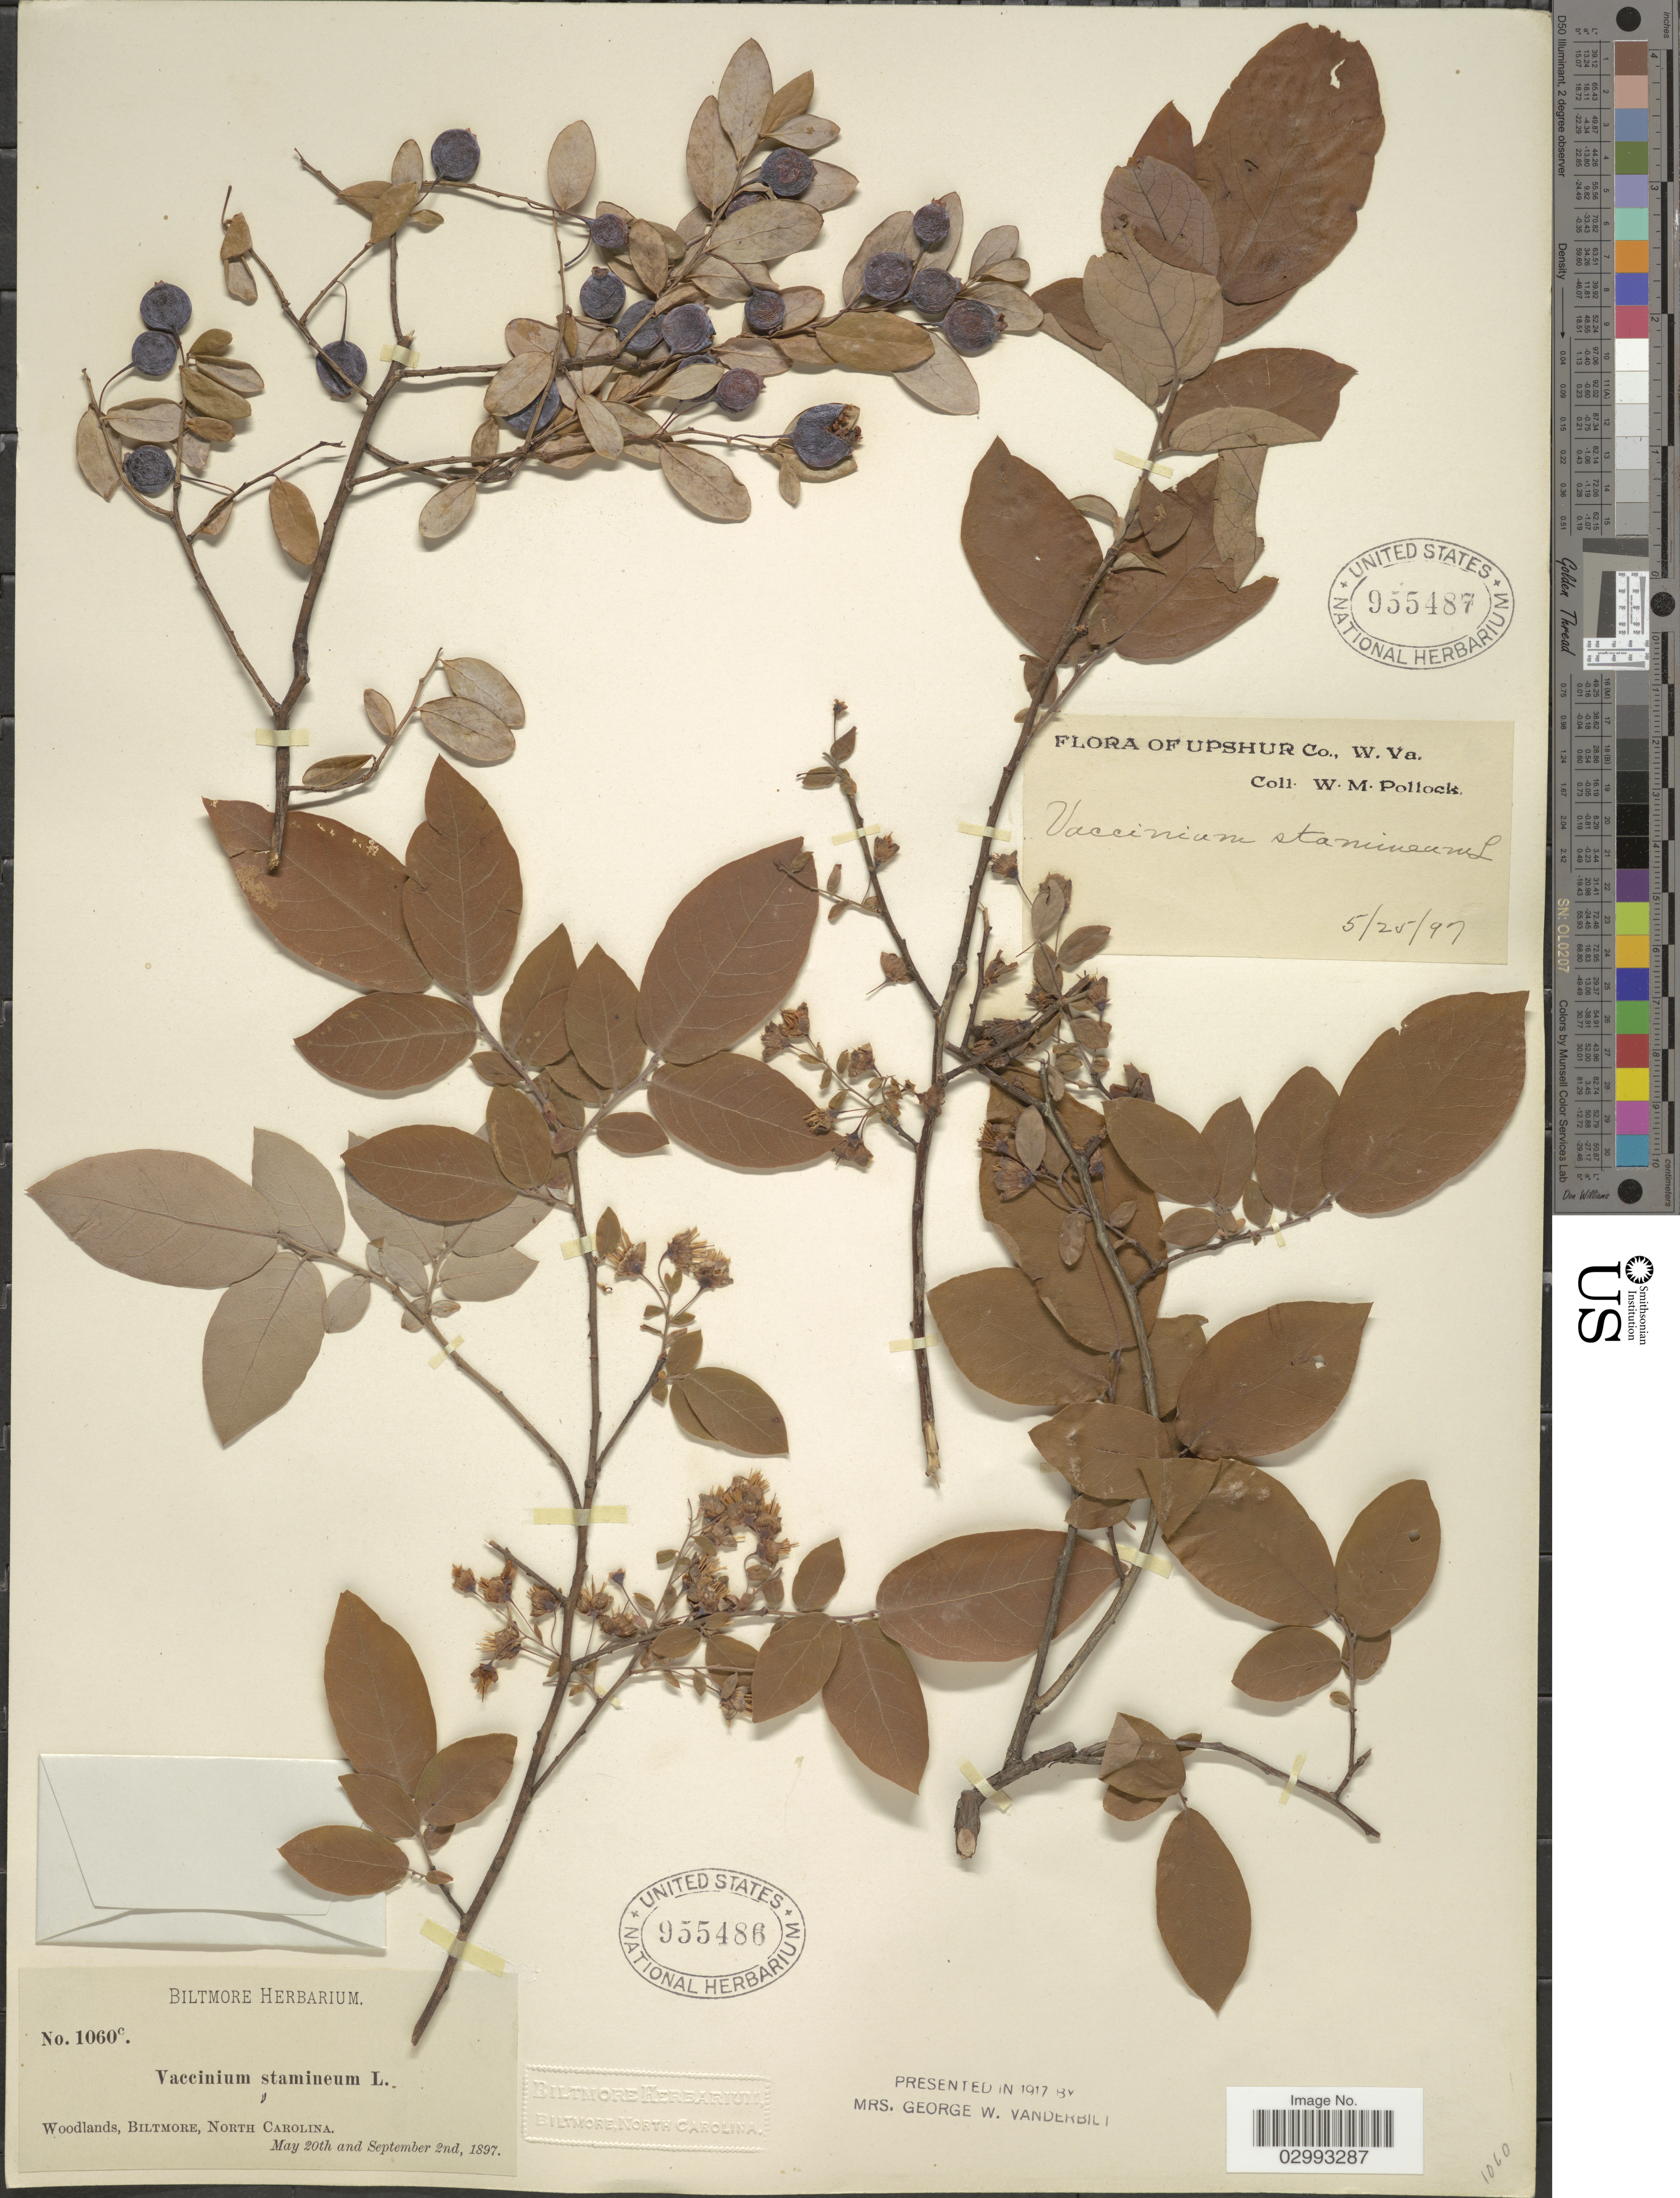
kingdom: Plantae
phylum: Tracheophyta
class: Magnoliopsida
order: Ericales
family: Ericaceae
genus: Polycodium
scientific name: Polycodium stamineum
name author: (L.) Greene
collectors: ex herb. Biltmore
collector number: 1060c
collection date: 1897-05-20/1897-09-02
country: United States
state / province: North Carolina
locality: Biltmore.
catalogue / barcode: US 955486-2